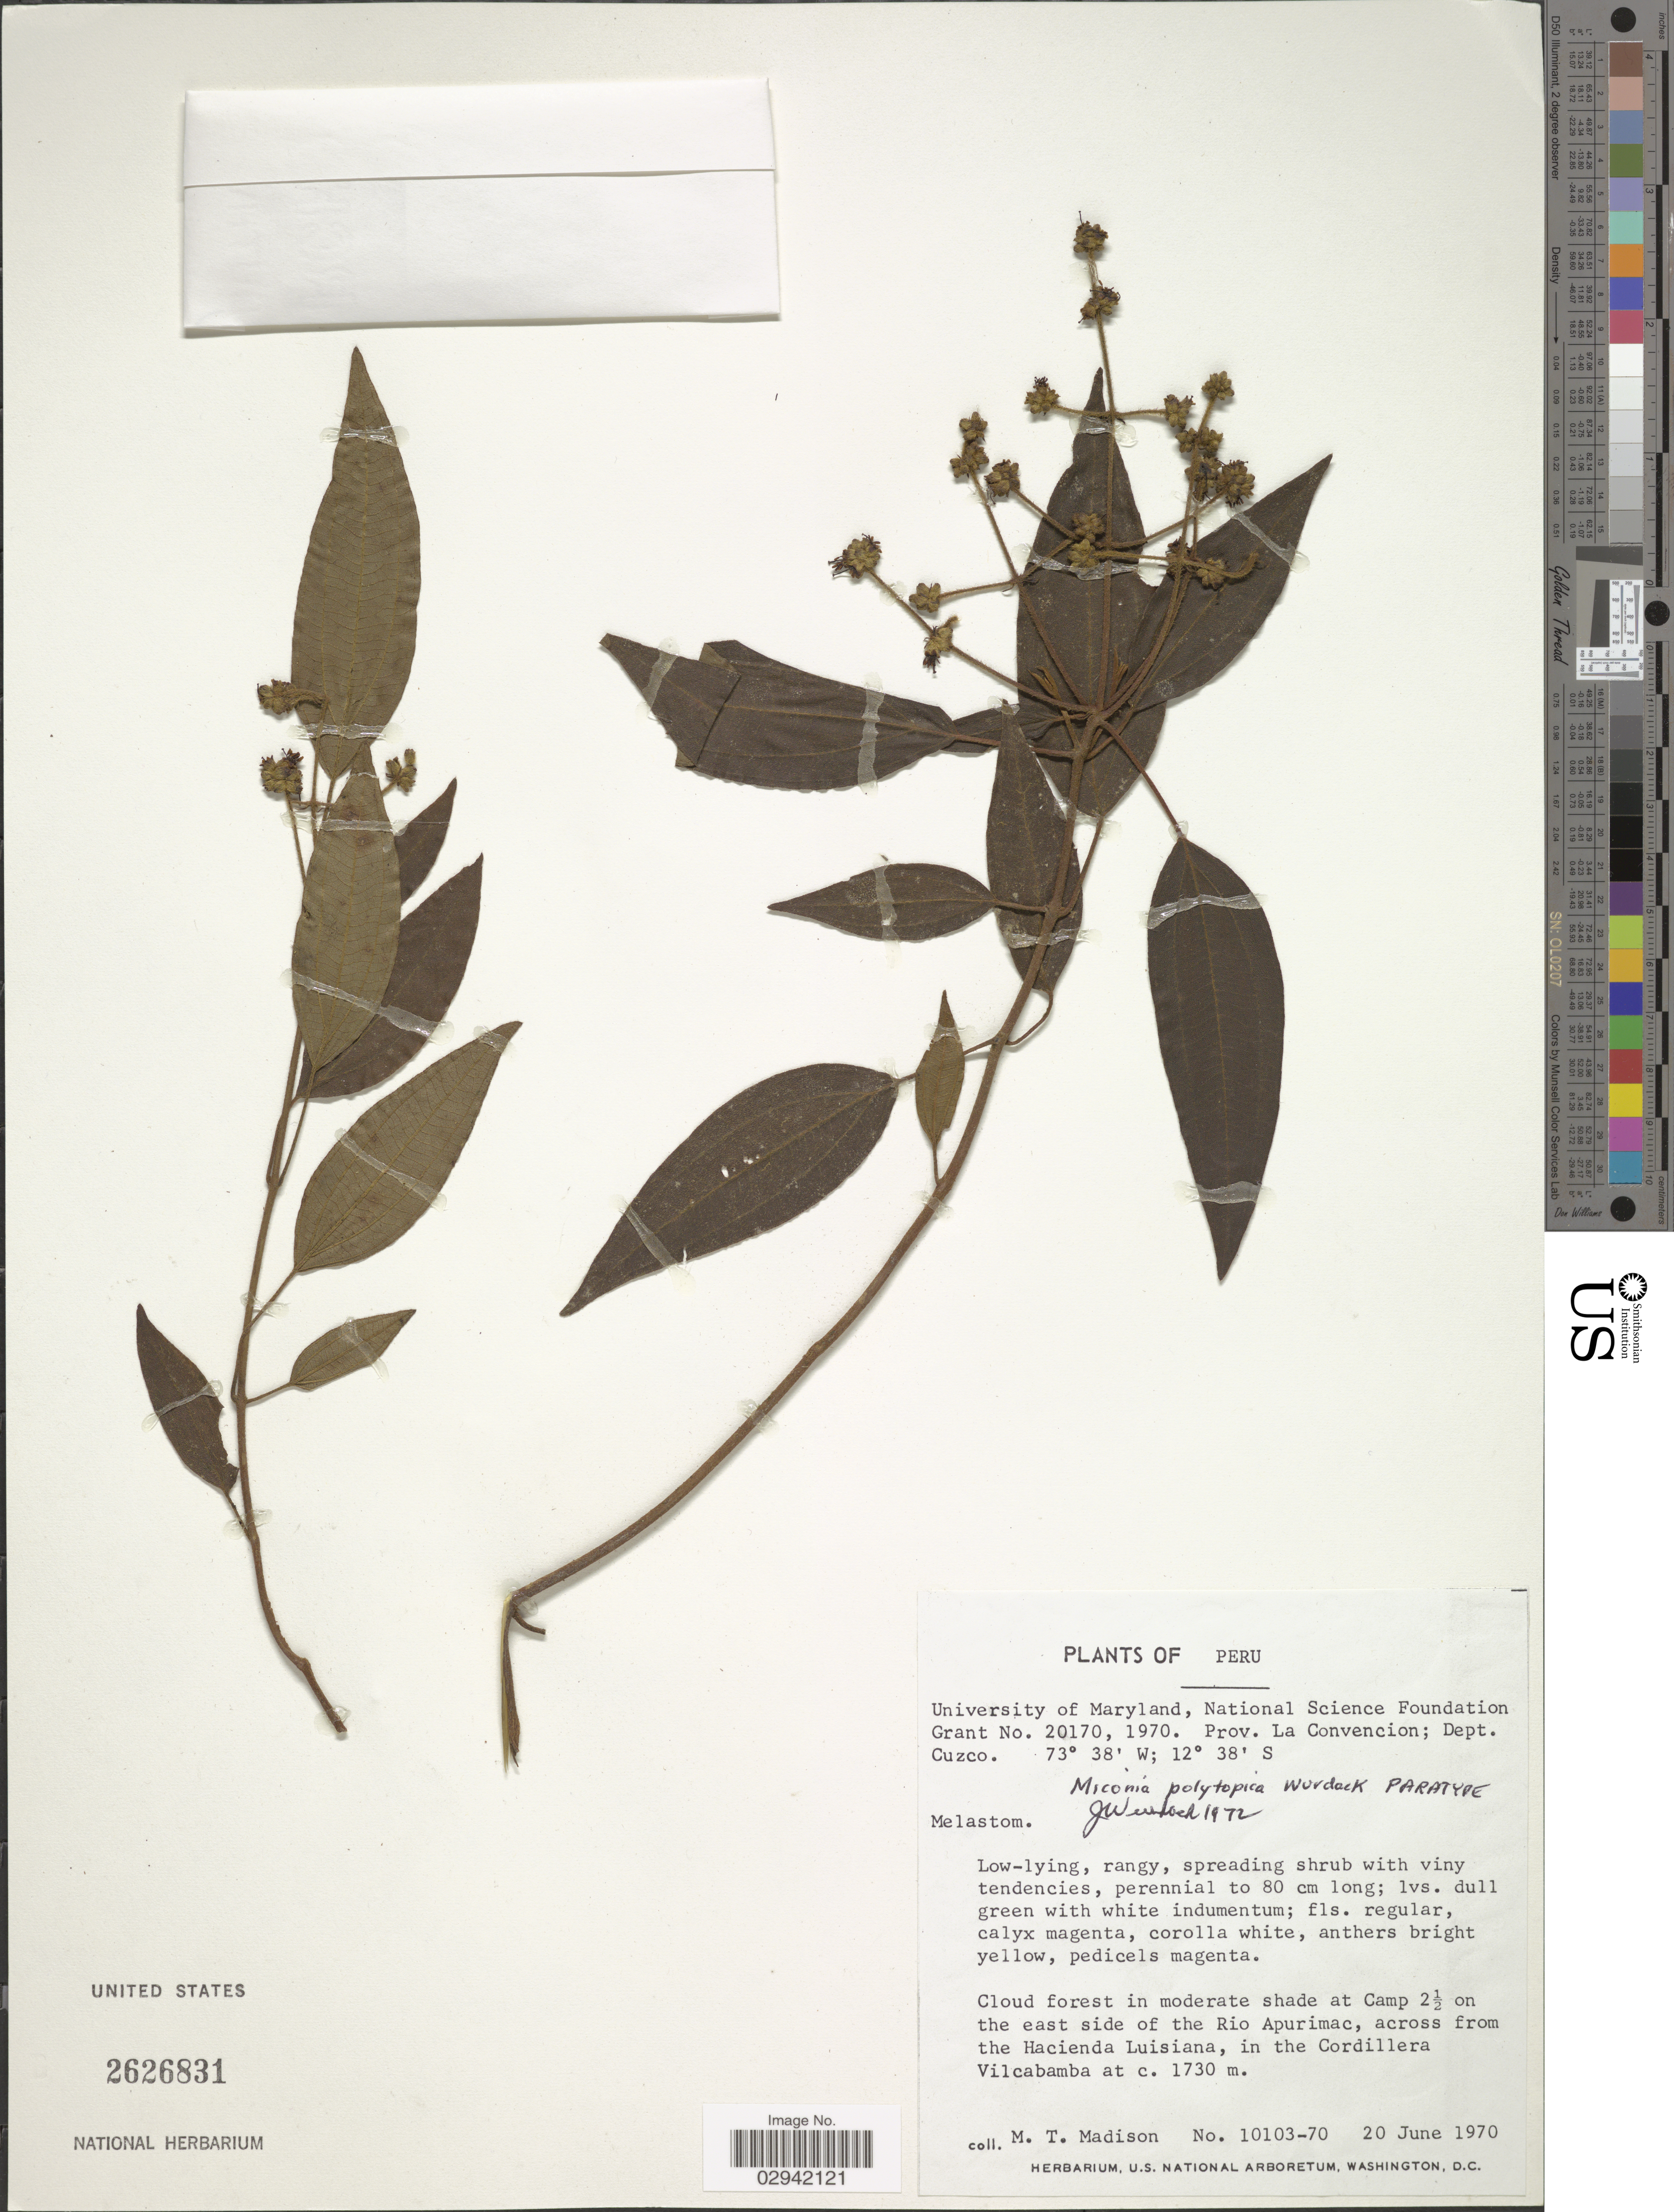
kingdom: Plantae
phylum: Tracheophyta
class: Magnoliopsida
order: Myrtales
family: Melastomataceae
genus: Miconia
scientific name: Miconia polytopica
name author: Wurdack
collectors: M. T. Madison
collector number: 10103-70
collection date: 1970-06-20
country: Peru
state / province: Cusco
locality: Prov. La Convencion; Dept. Cuzco. At Camp 2½ on the east side of the Rio Apurimac, across from the Hacienda Luisiana, in the Cordillera Vilcabamba.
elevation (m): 1730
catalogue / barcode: US 2626831